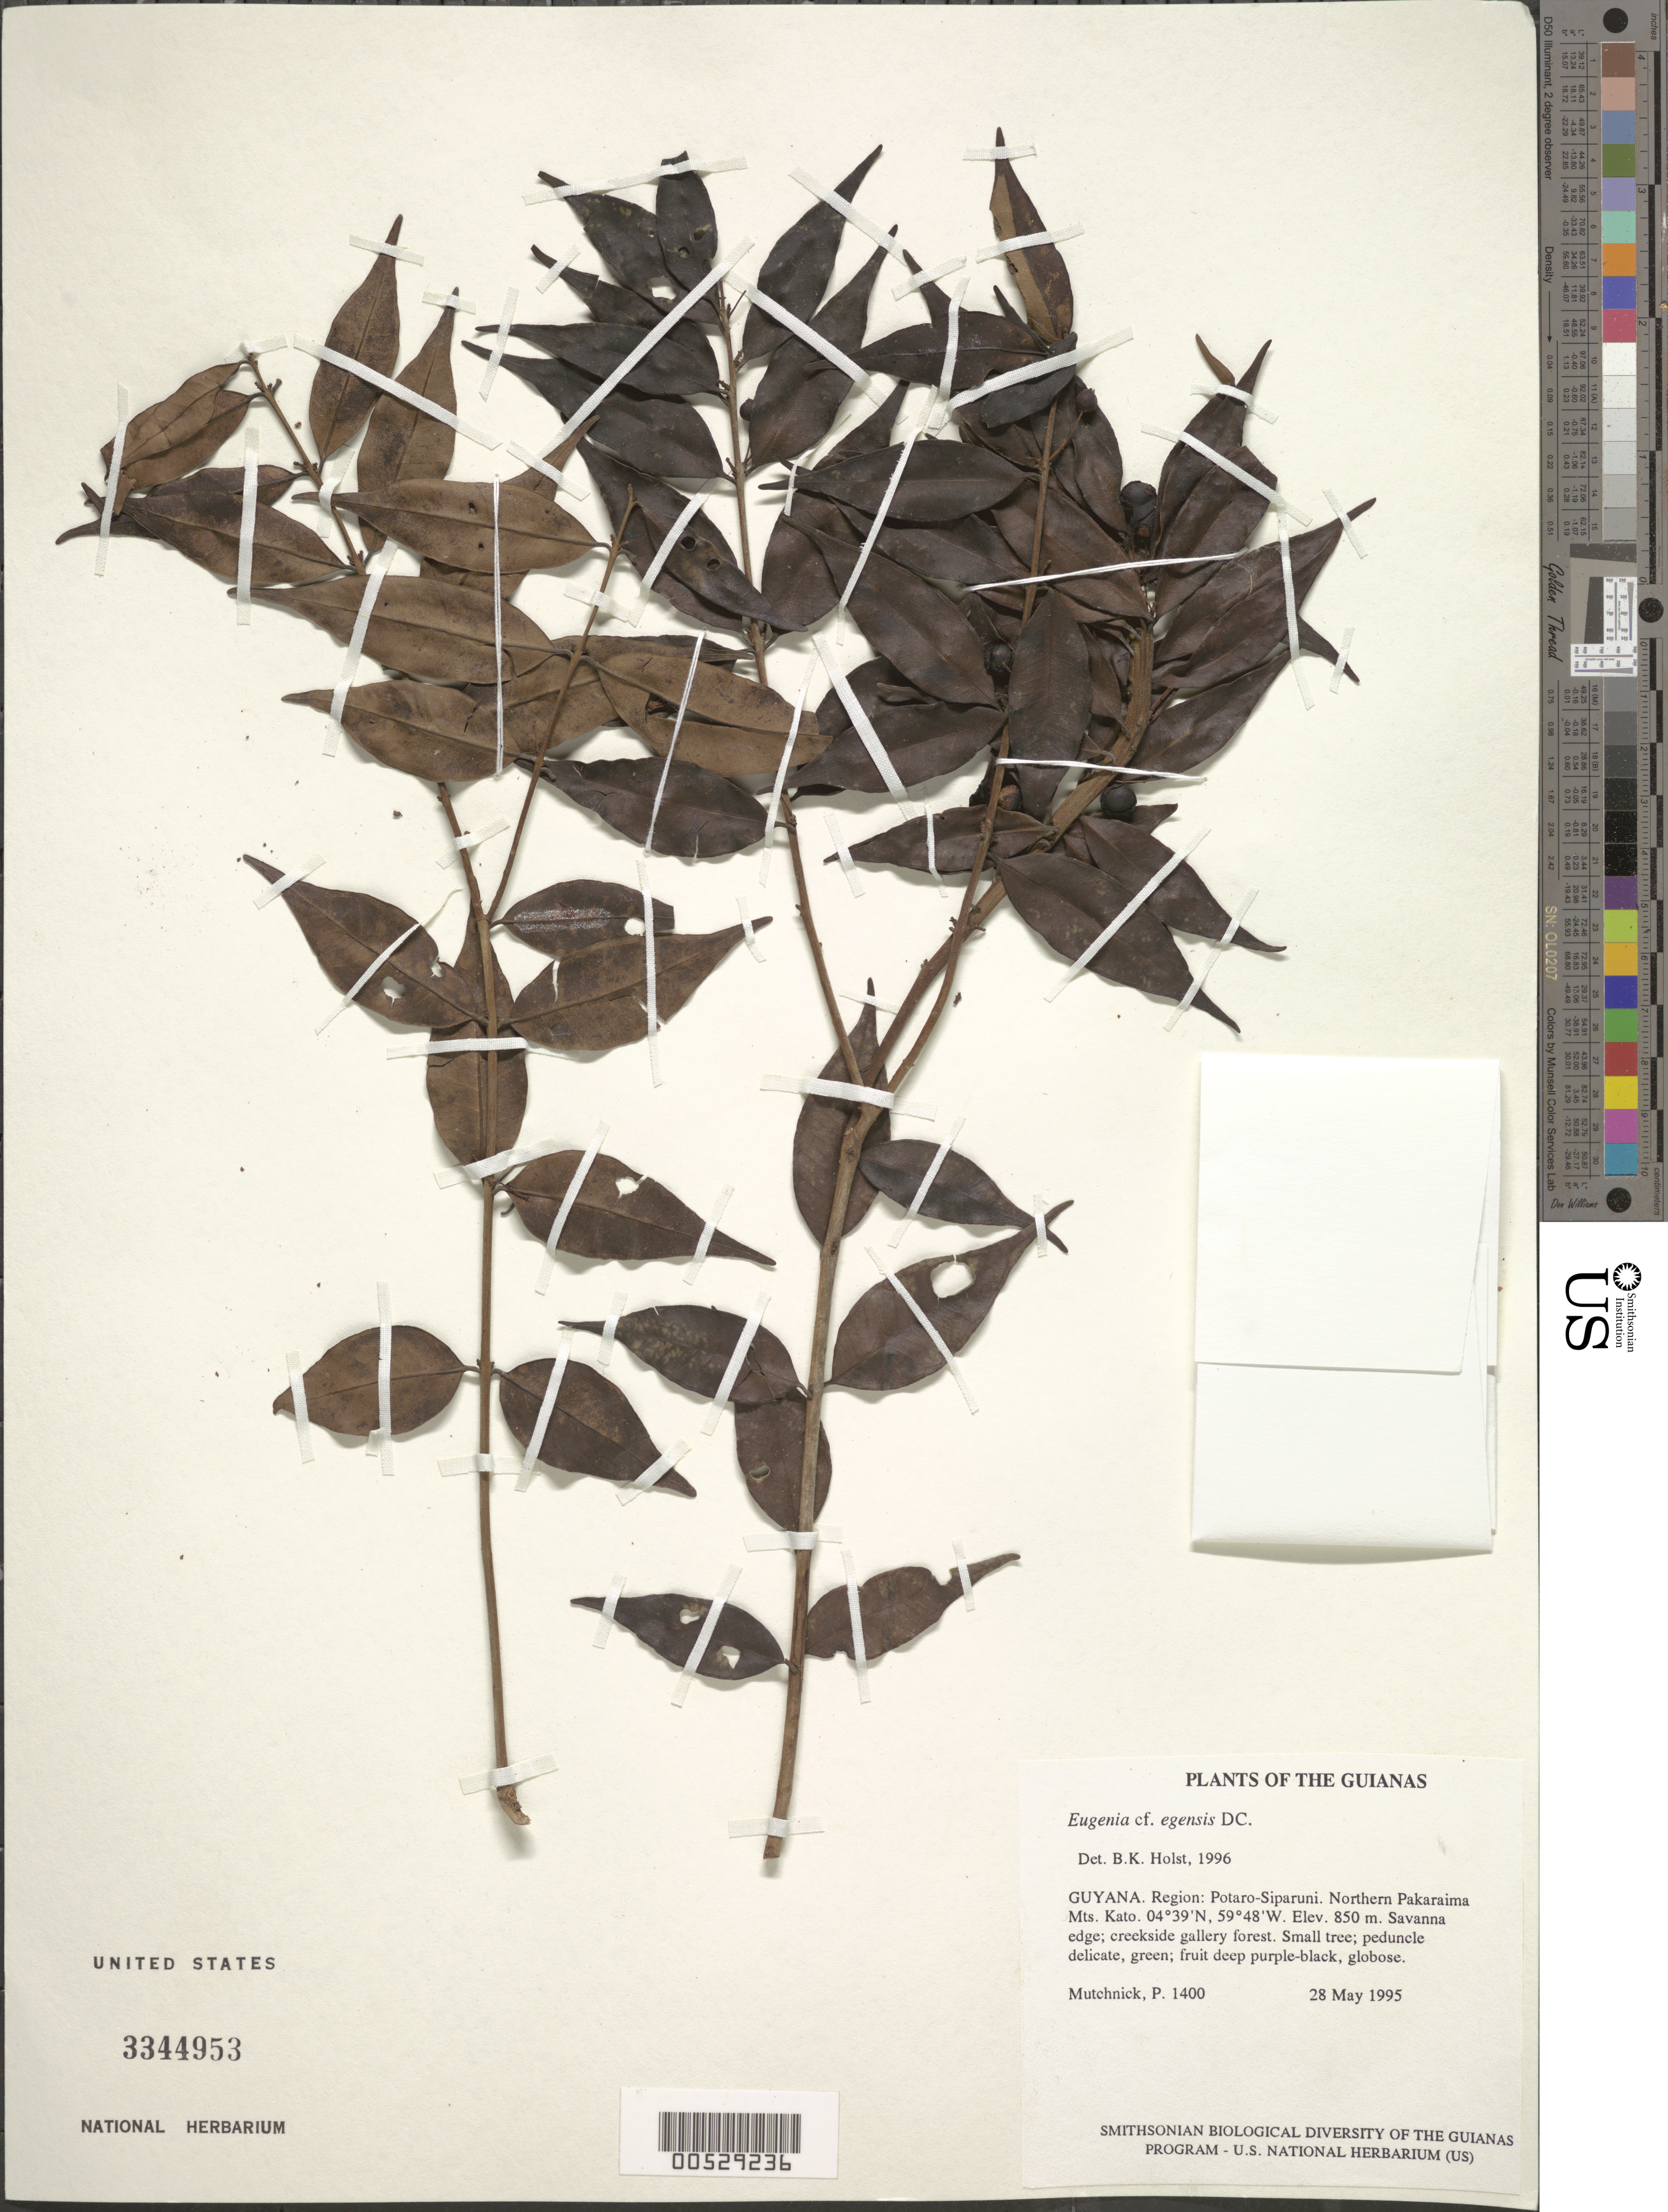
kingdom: Plantae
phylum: Tracheophyta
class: Magnoliopsida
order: Myrtales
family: Myrtaceae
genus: Eugenia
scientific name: Eugenia egensis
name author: DC.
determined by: Holst, Bruce K.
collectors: P. Mutchnick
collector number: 1400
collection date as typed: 28 May 1995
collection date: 1995-05-28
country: Guyana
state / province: Potaro-Siparuni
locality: Northern Pakaraima Mts. Kato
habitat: Savanna edge; creekside gallery forest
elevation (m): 850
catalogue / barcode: US 3344953